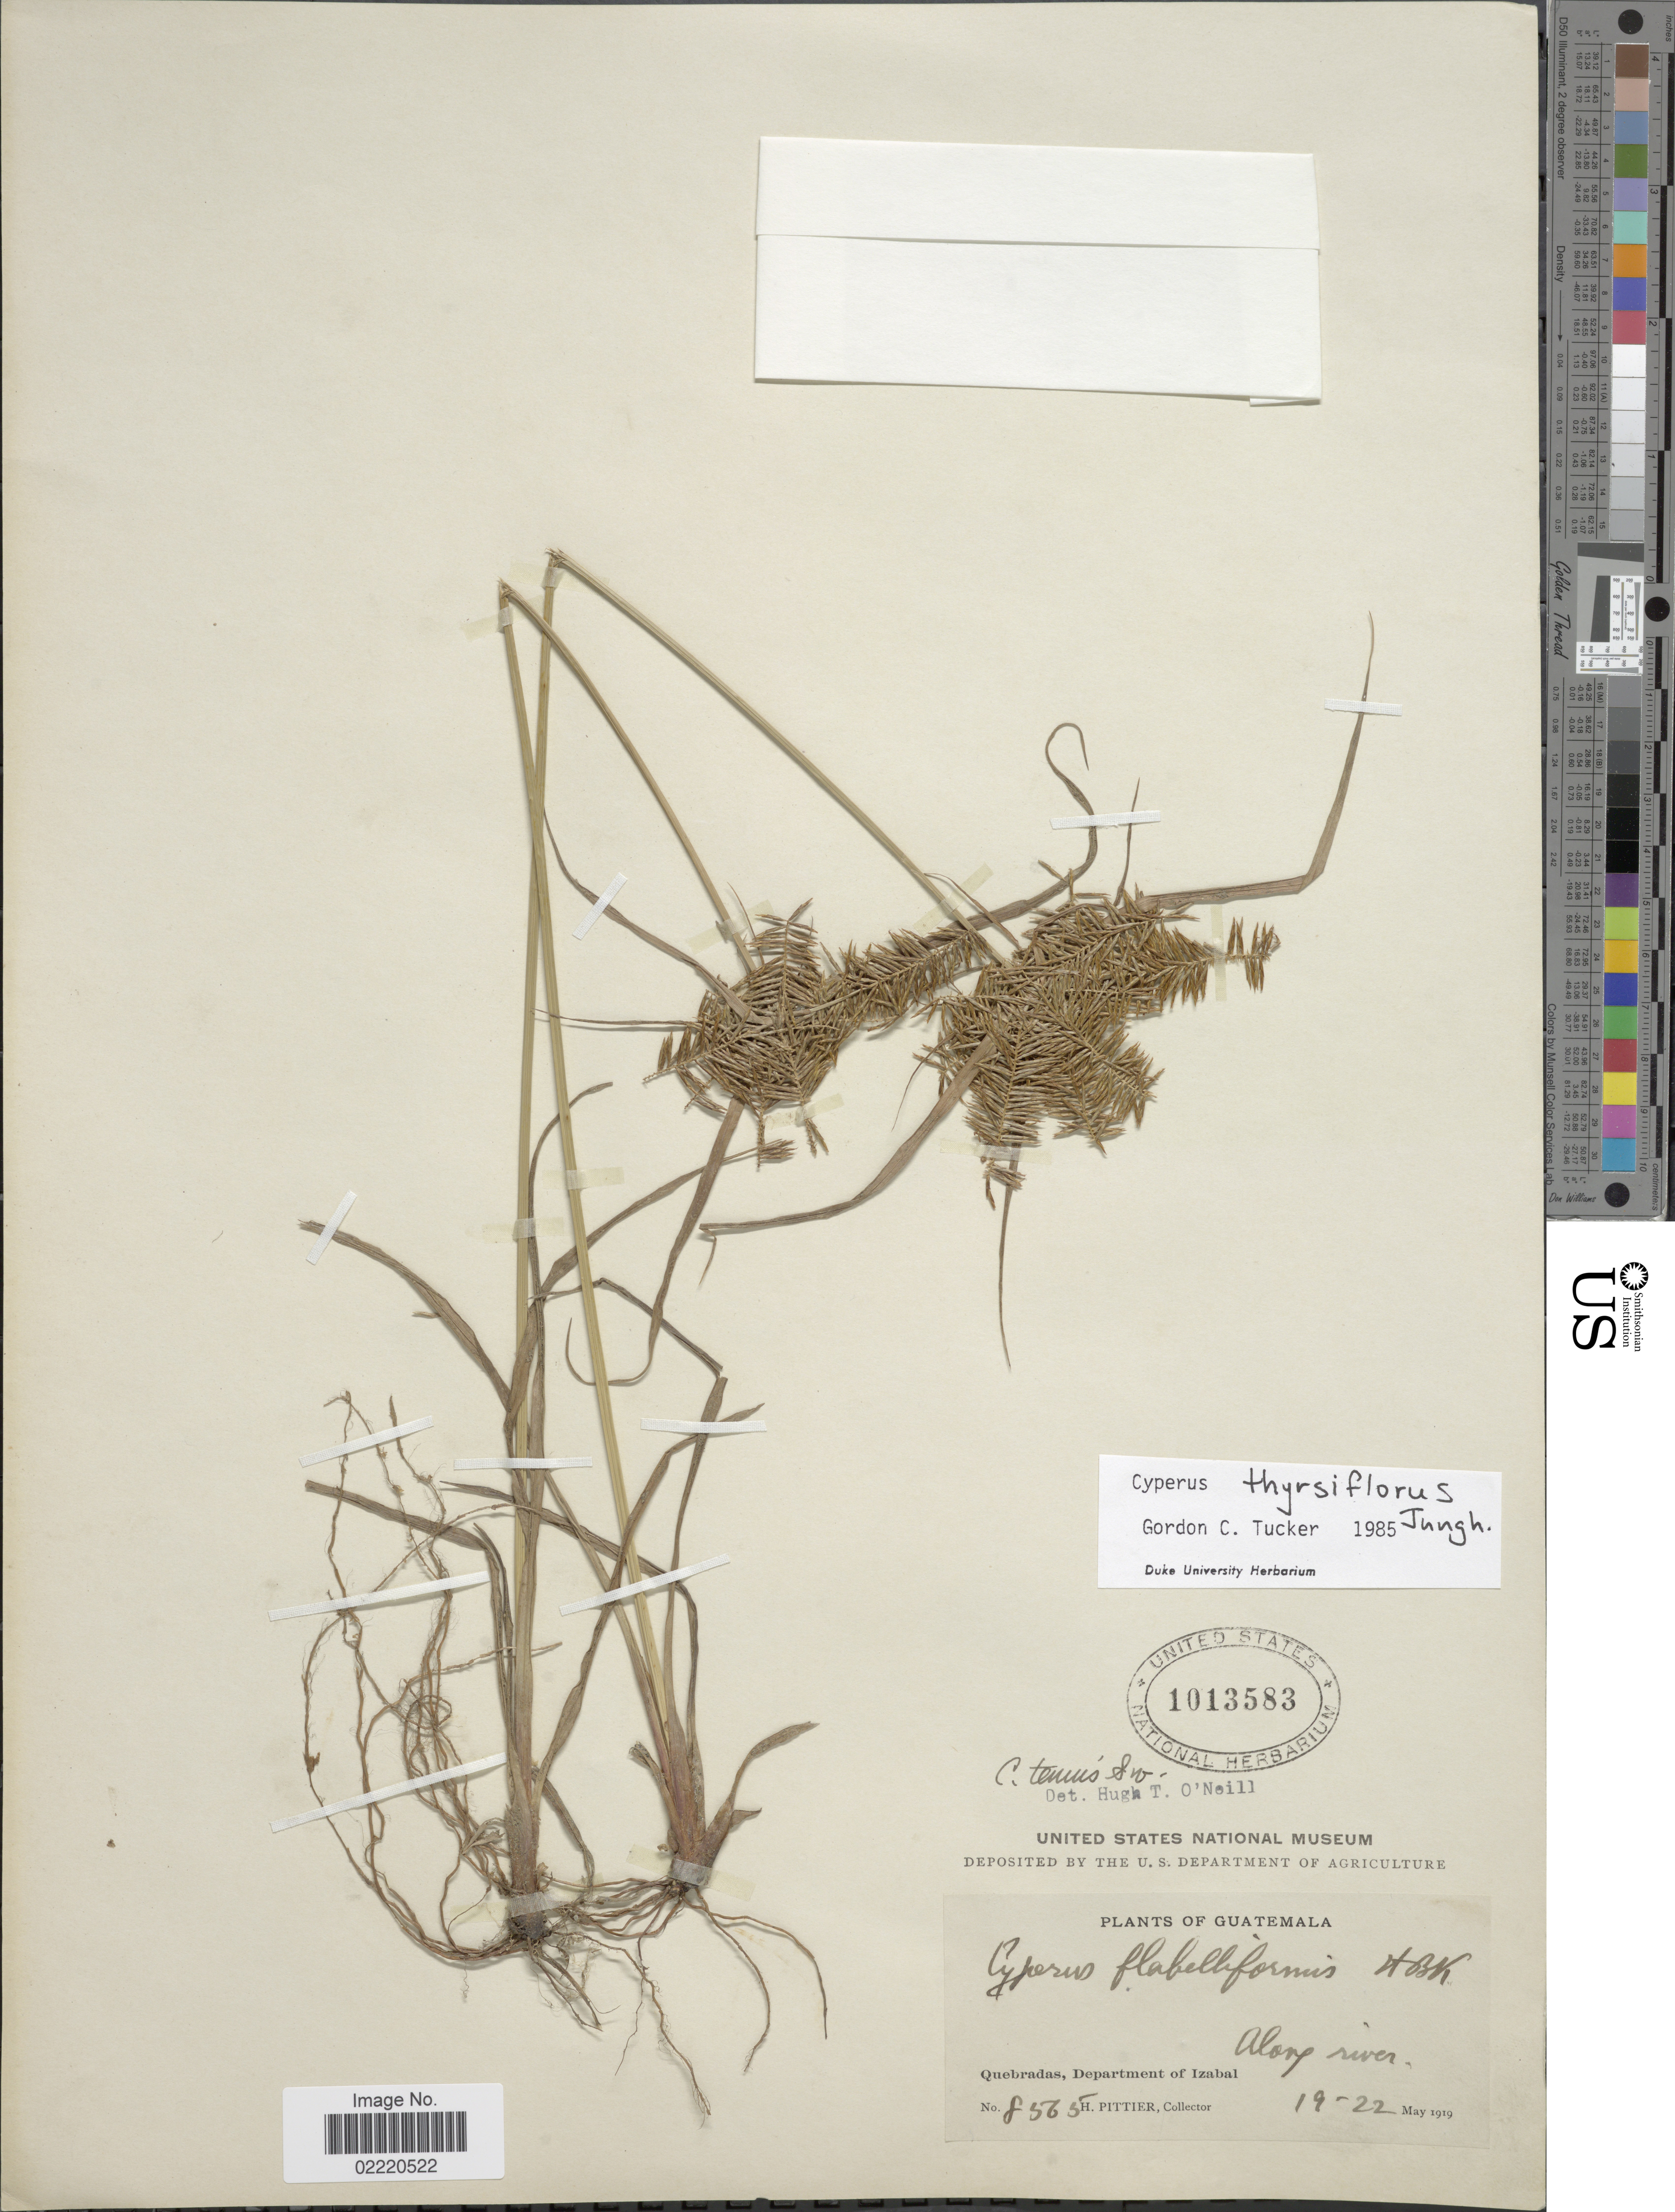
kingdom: Plantae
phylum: Tracheophyta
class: Liliopsida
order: Poales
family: Cyperaceae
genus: Cyperus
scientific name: Cyperus thyrsiflorus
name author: Jungh.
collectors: H. F. Pittier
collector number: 8565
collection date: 1919-05-19/1919-05-22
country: Guatemala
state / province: Izabal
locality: Quebradas, along river.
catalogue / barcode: US 1013583